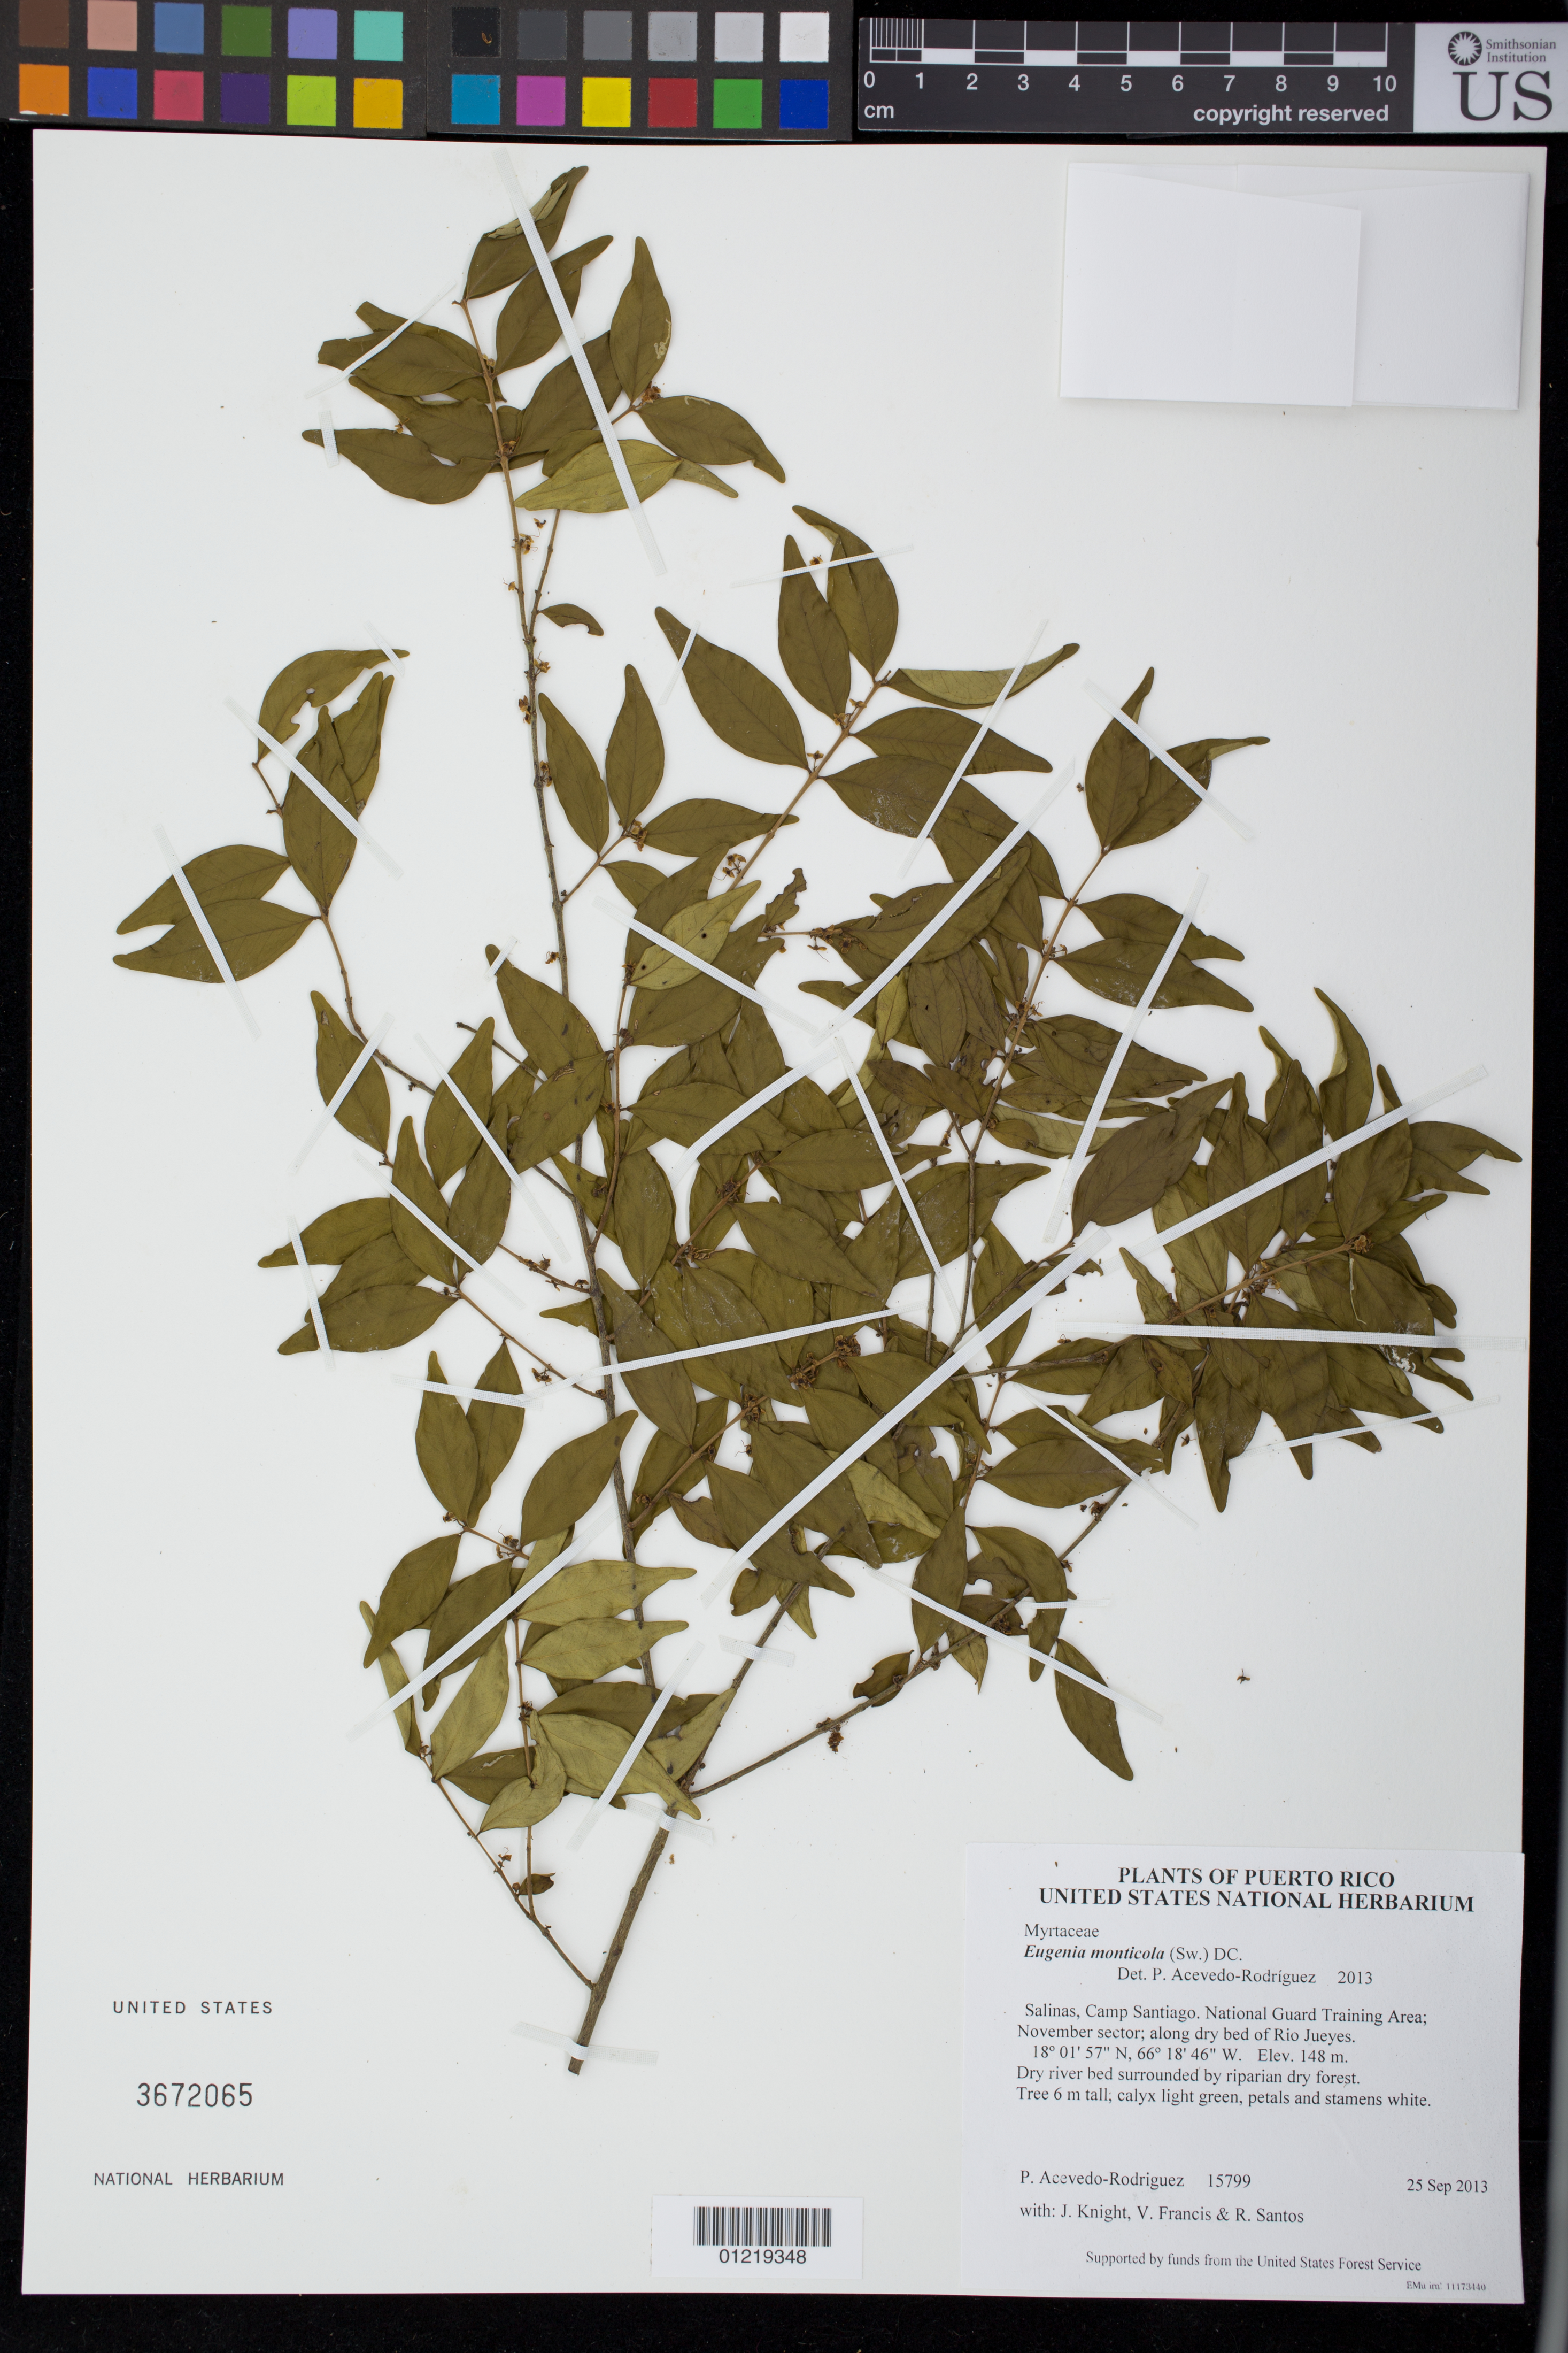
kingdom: Plantae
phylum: Tracheophyta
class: Magnoliopsida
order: Myrtales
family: Myrtaceae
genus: Eugenia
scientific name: Eugenia monticola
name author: (Sw.) DC.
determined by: Acevedo-Rodríguez, P., (BOT), Smithsonian Institution - National Museum of Natural History (UNITED STATES)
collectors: P. Acevedo-Rodr., J. Knight, V. Francis & R. Santos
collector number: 15799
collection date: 2013-09-25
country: Puerto Rico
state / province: Salinas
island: Puerto Rico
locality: Camp Santiago. National Guard Training Area; November sector; along dry bed of Rio Jueyes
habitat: Dry river bed surrounded by riparian dry forest.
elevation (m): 148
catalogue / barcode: US 3672065